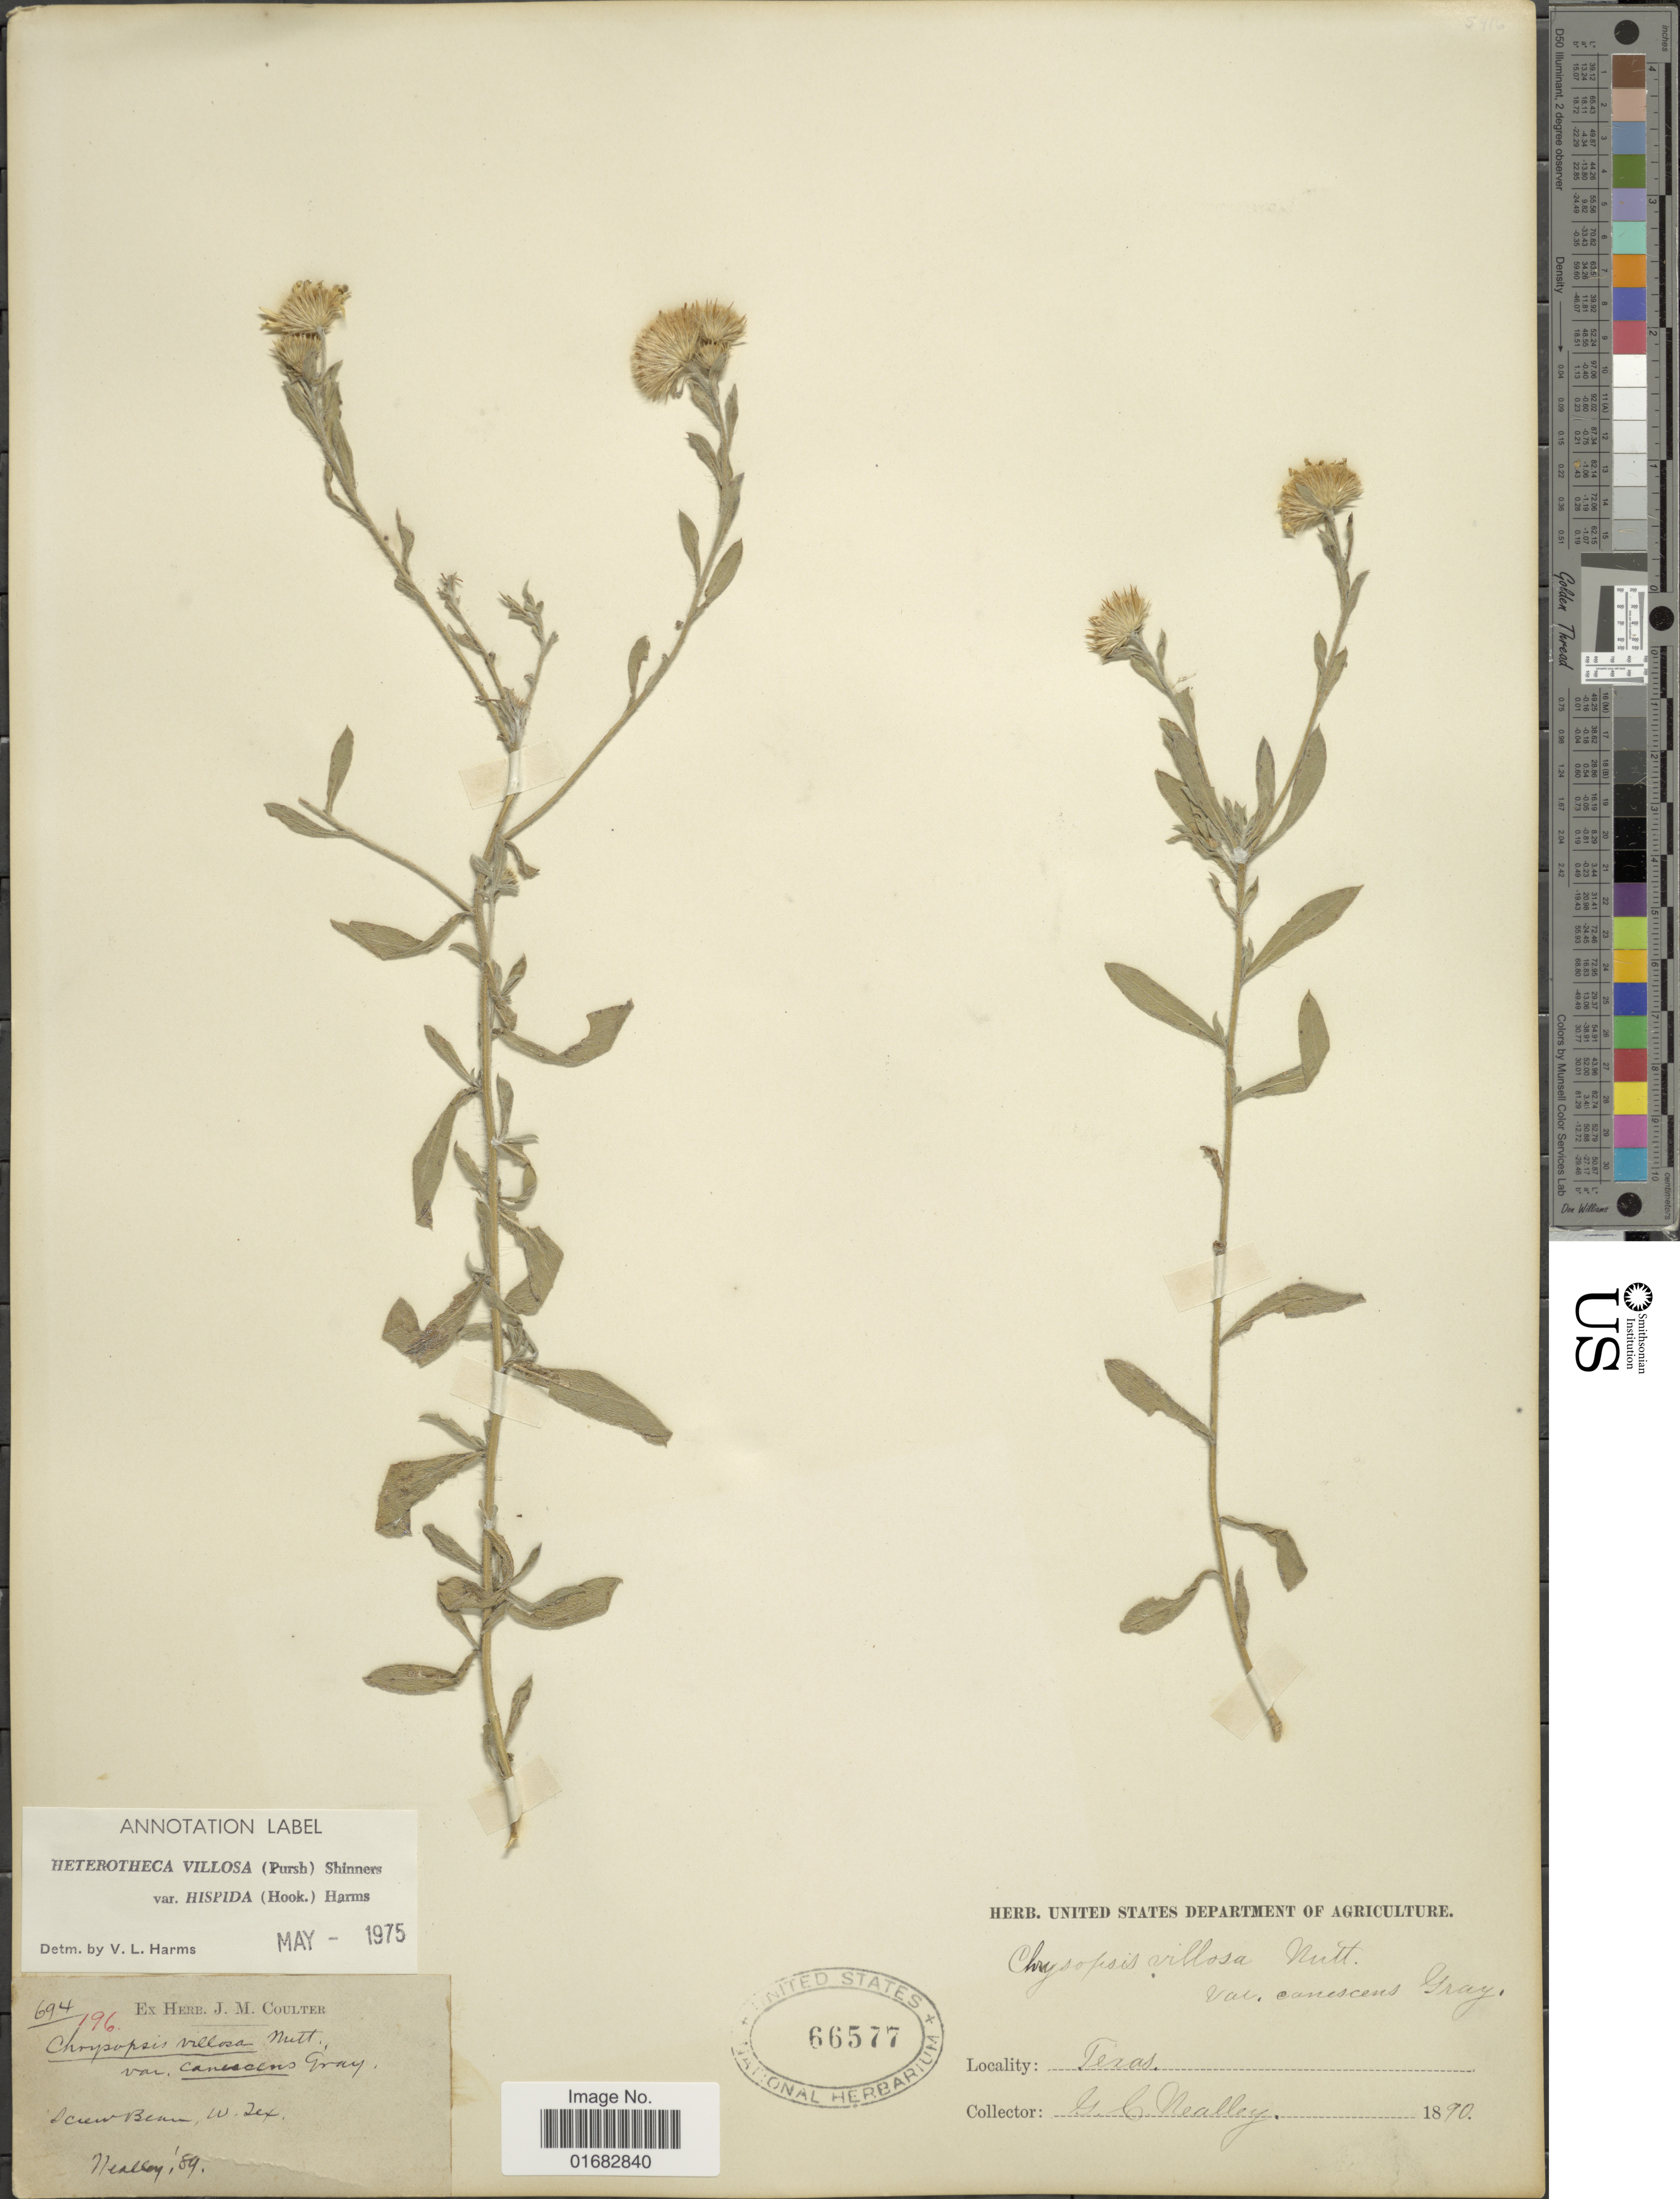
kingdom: Plantae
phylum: Tracheophyta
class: Magnoliopsida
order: Asterales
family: Asteraceae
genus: Heterotheca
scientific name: Heterotheca villosa var. hispida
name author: (Hook.) V.L. Harms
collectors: G. C. Nealley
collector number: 694/196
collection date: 1890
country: United States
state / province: Texas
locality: Screwn Bean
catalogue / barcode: US 66577